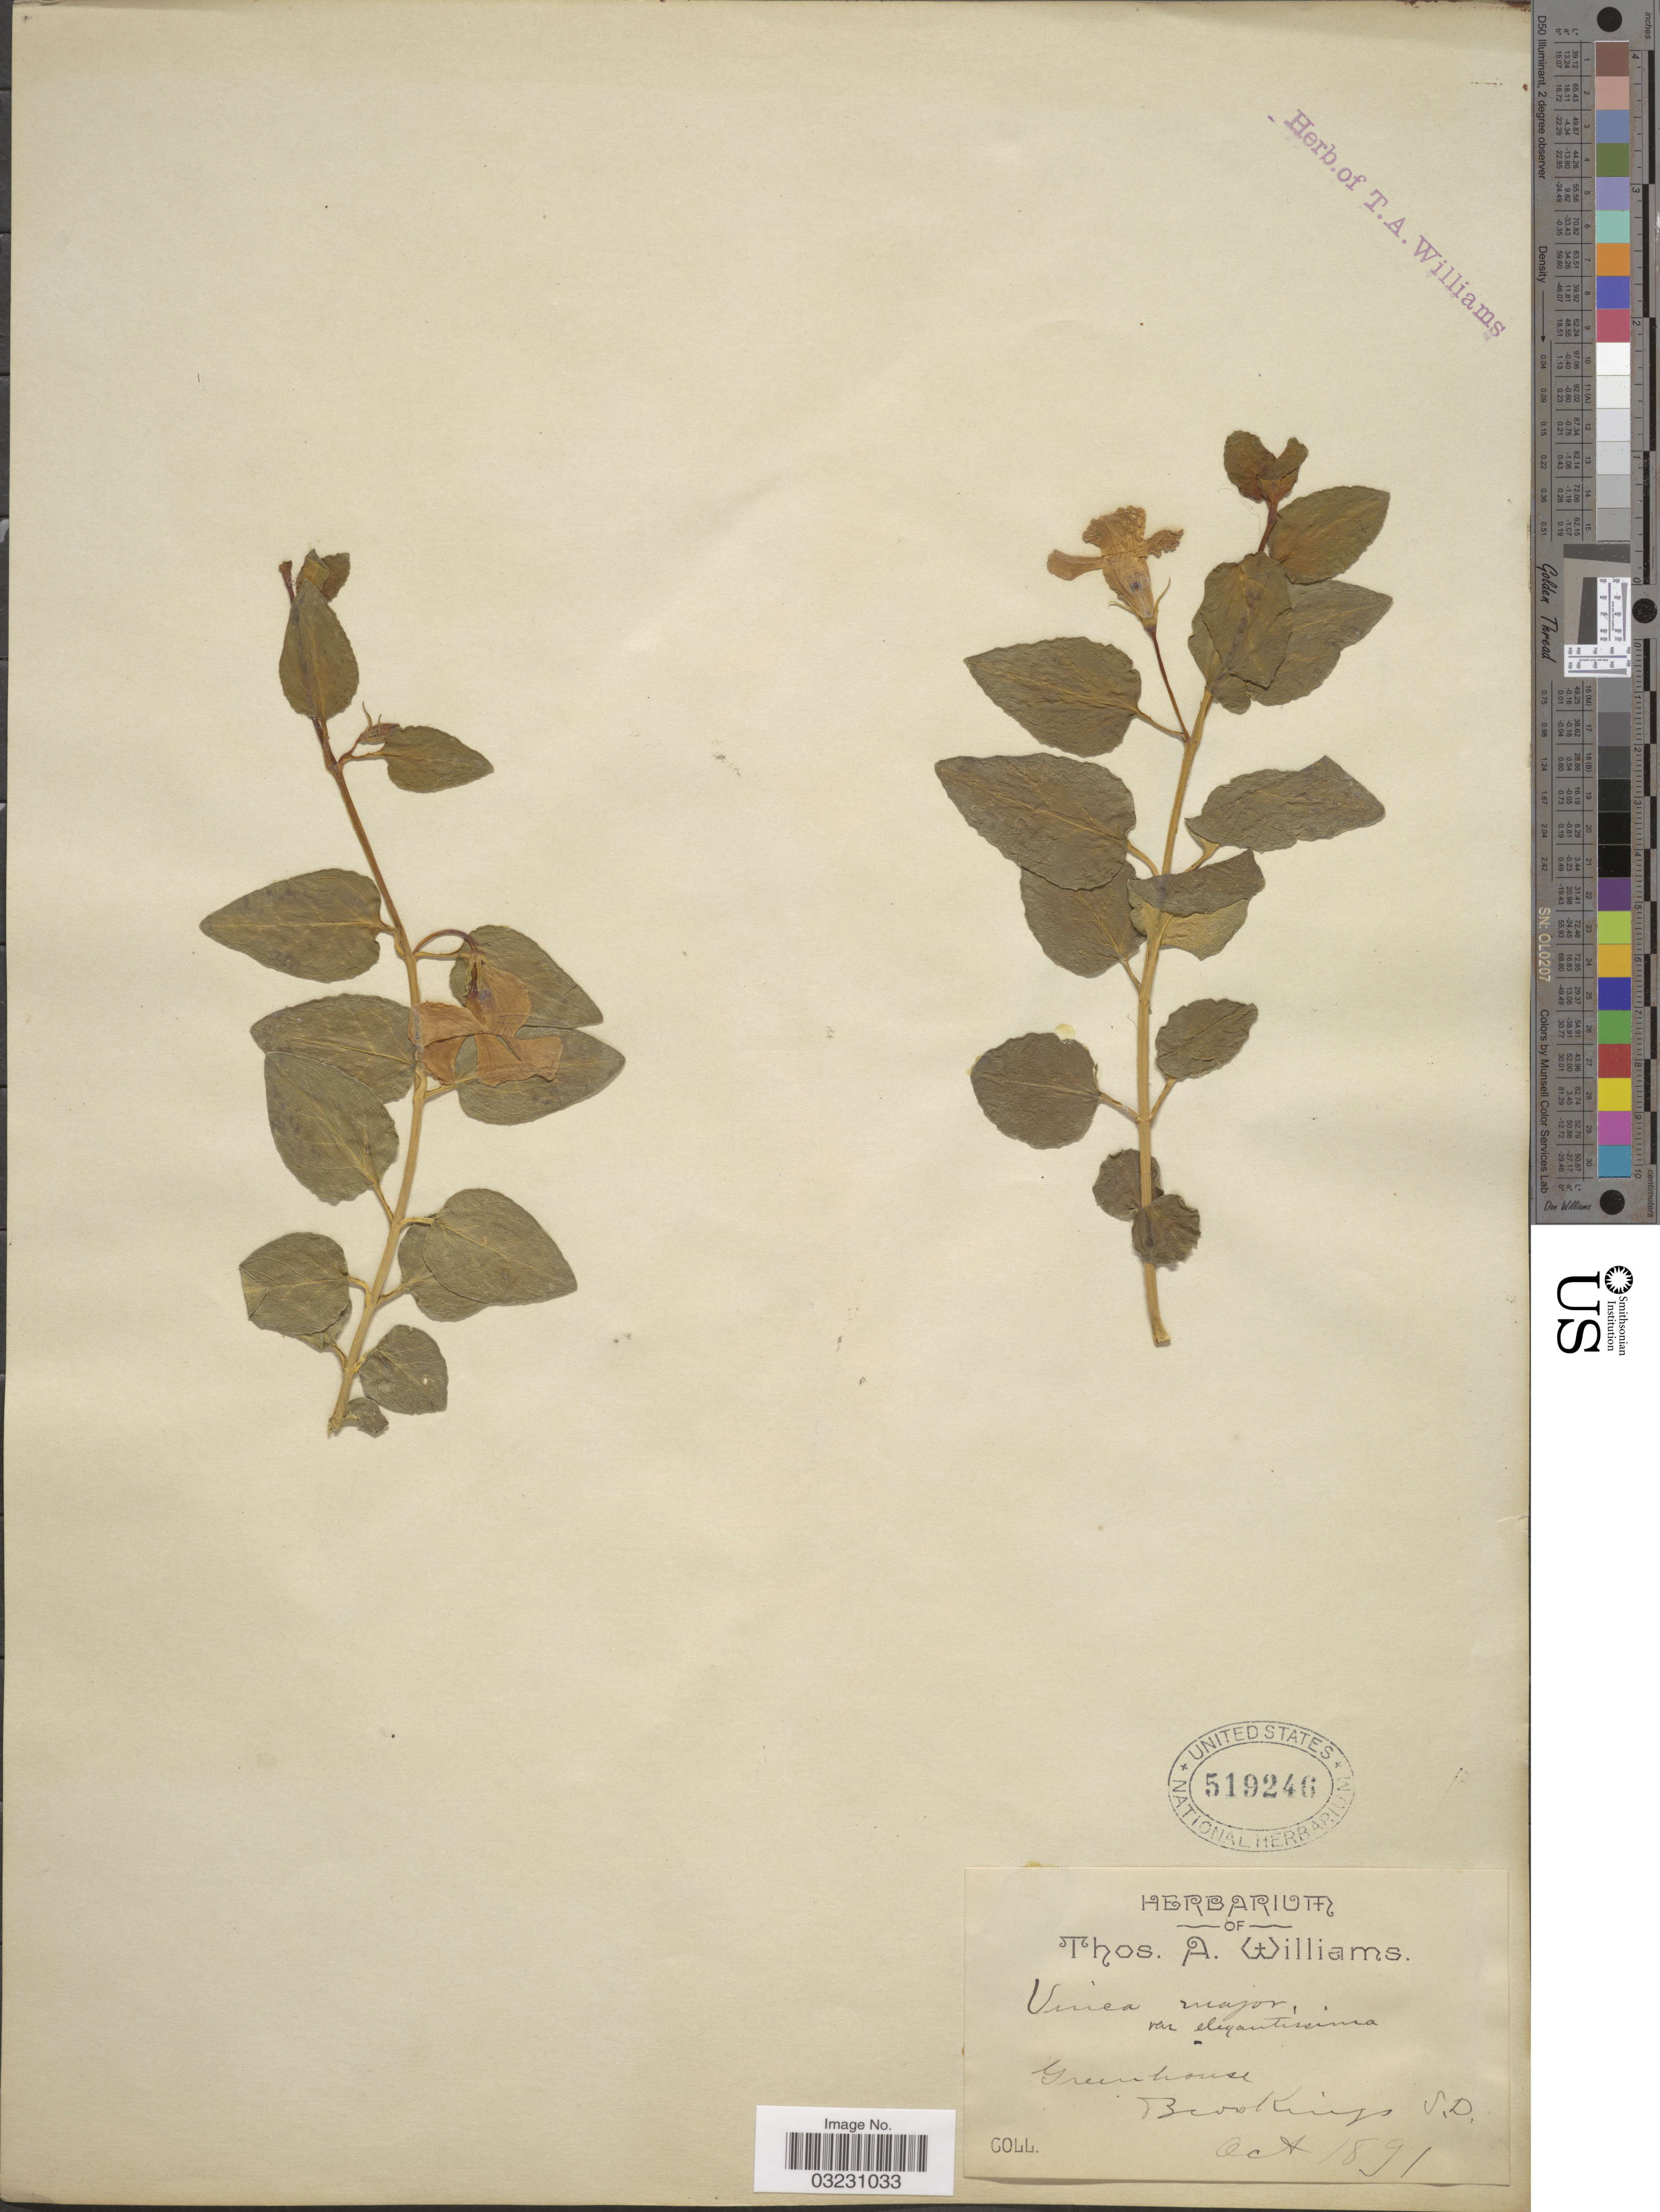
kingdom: Plantae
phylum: Tracheophyta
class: Magnoliopsida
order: Gentianales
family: Apocynaceae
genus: Vinca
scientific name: Vinca major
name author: L.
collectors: ex herb. Thos. A. Williams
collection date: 1891-10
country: United States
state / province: South Dakota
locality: Greenhouse Brookings.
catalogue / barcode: US 519246